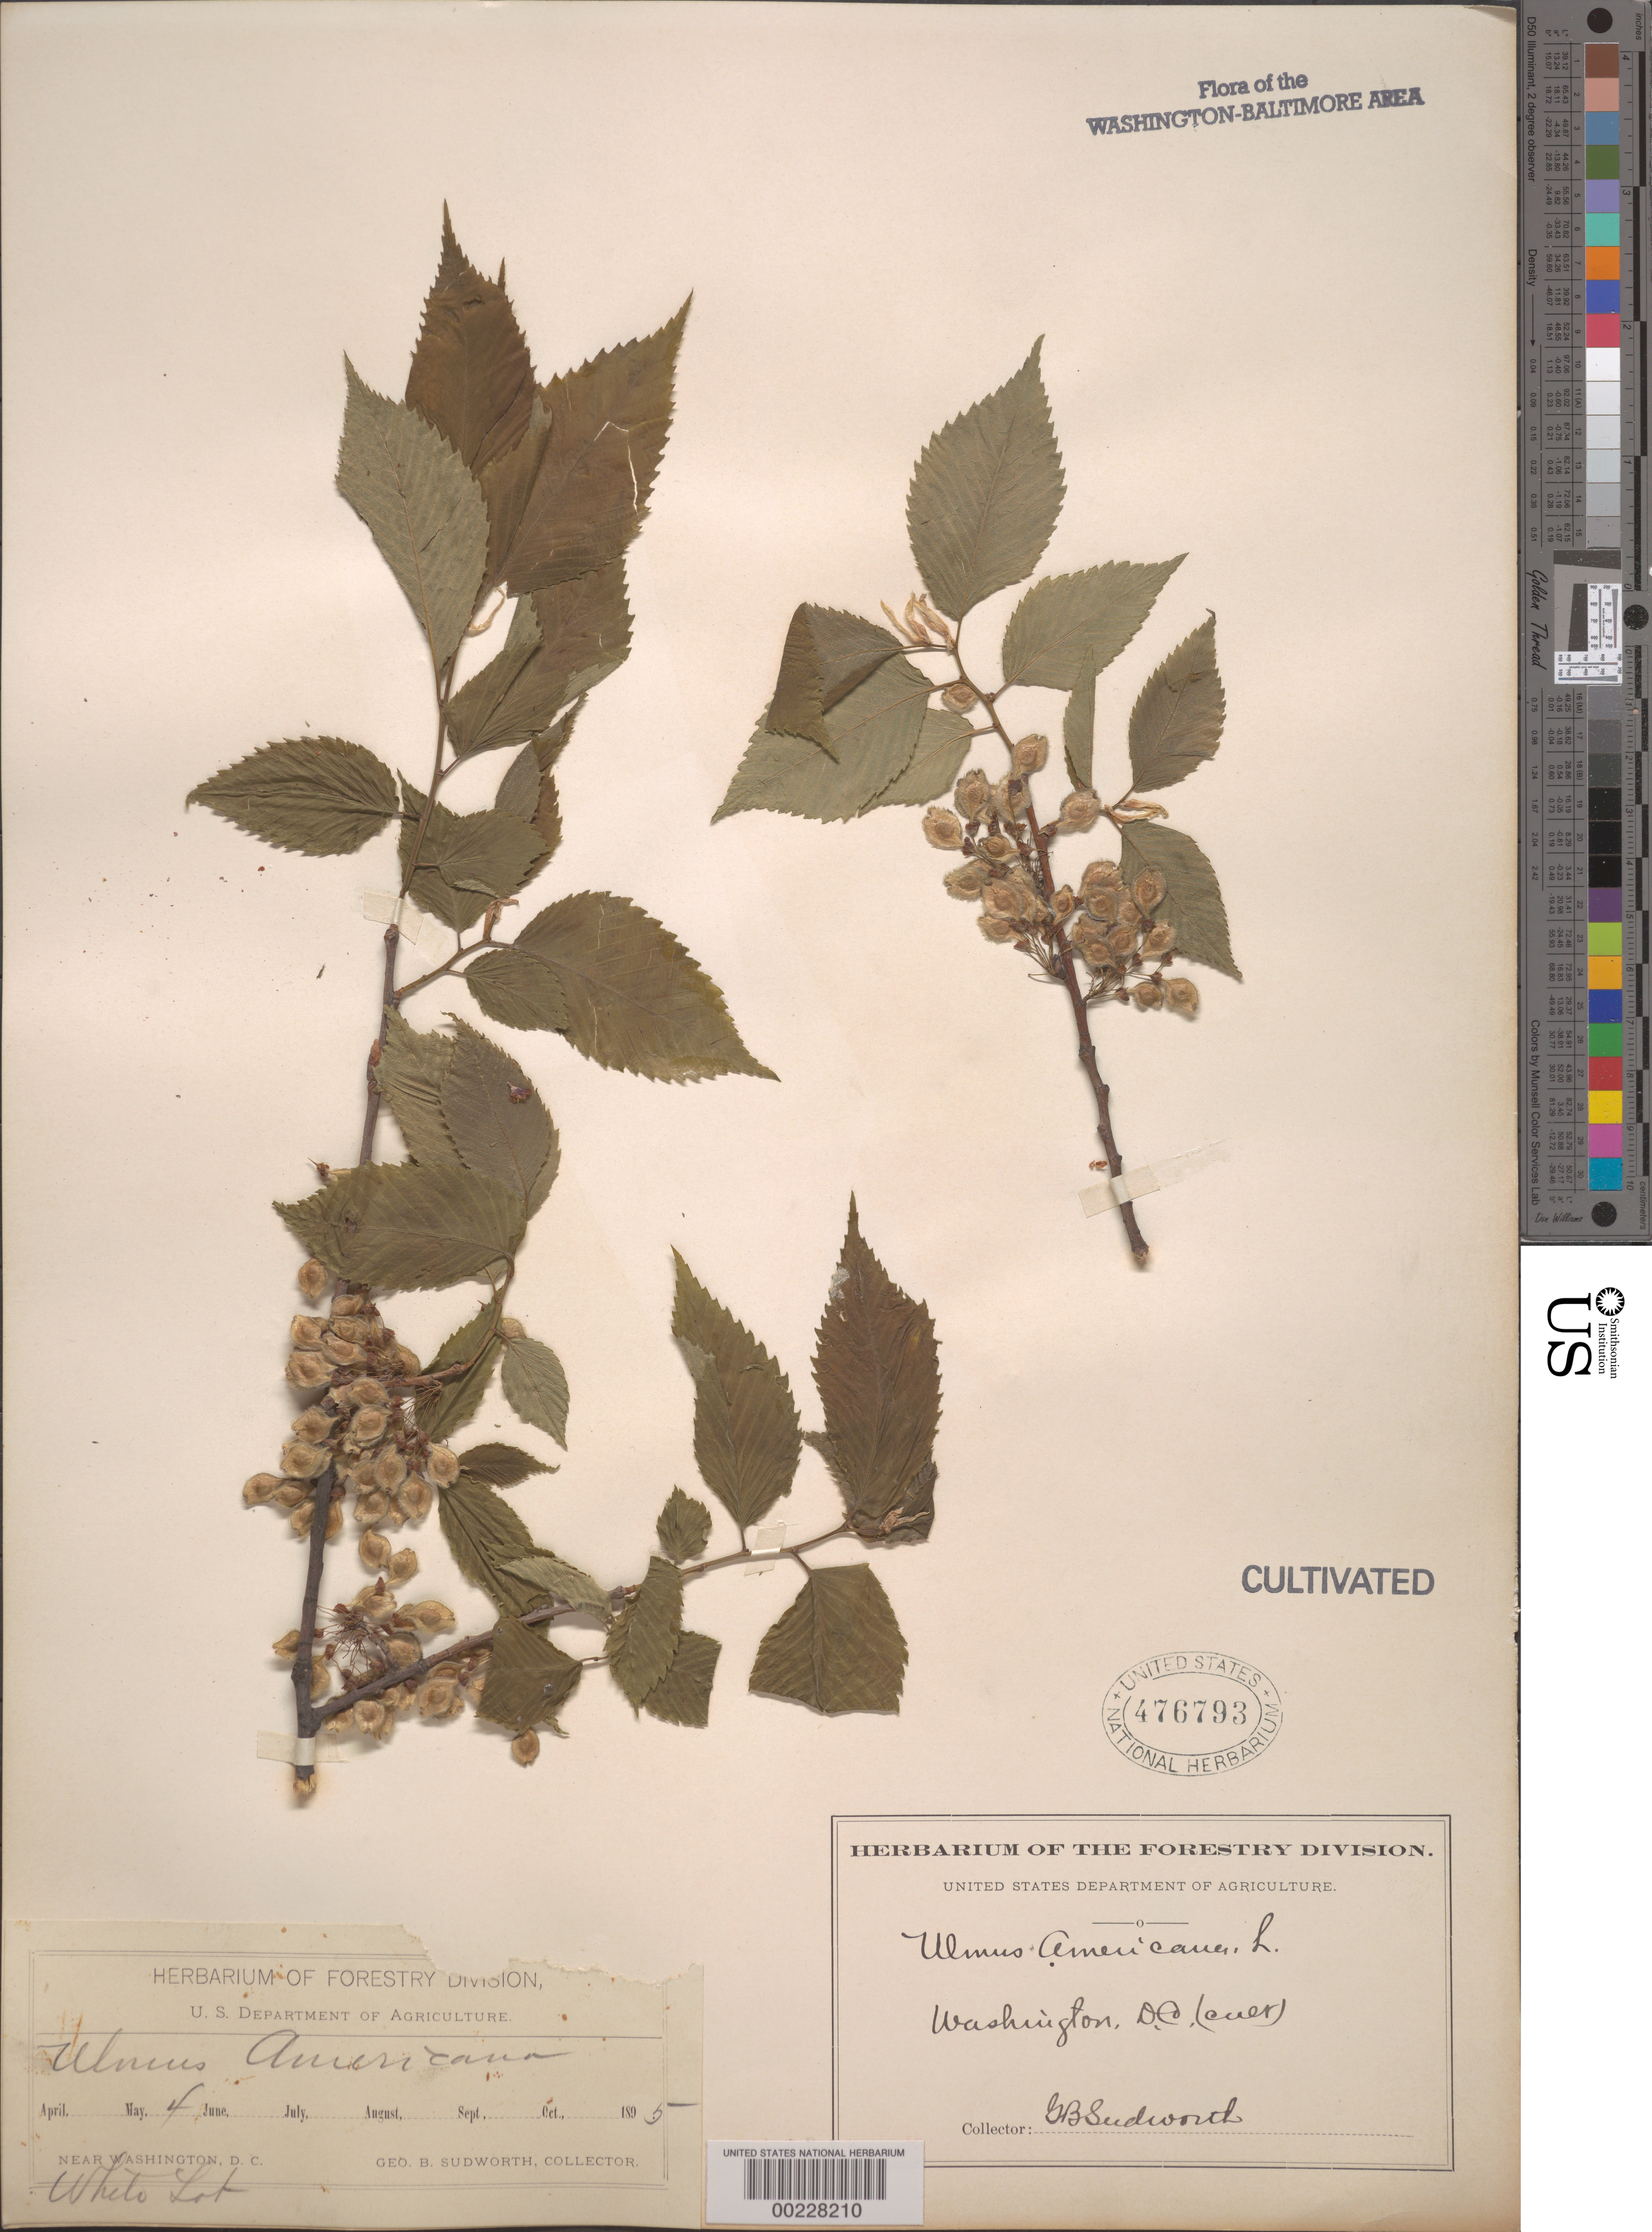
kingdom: Plantae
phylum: Tracheophyta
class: Magnoliopsida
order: Rosales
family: Ulmaceae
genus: Ulmus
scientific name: Ulmus americana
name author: L.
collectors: G. B. Sudworth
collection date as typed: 04 May 1895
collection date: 1895-05-04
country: United States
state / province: District of Columbia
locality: White Lot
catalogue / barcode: US 476793